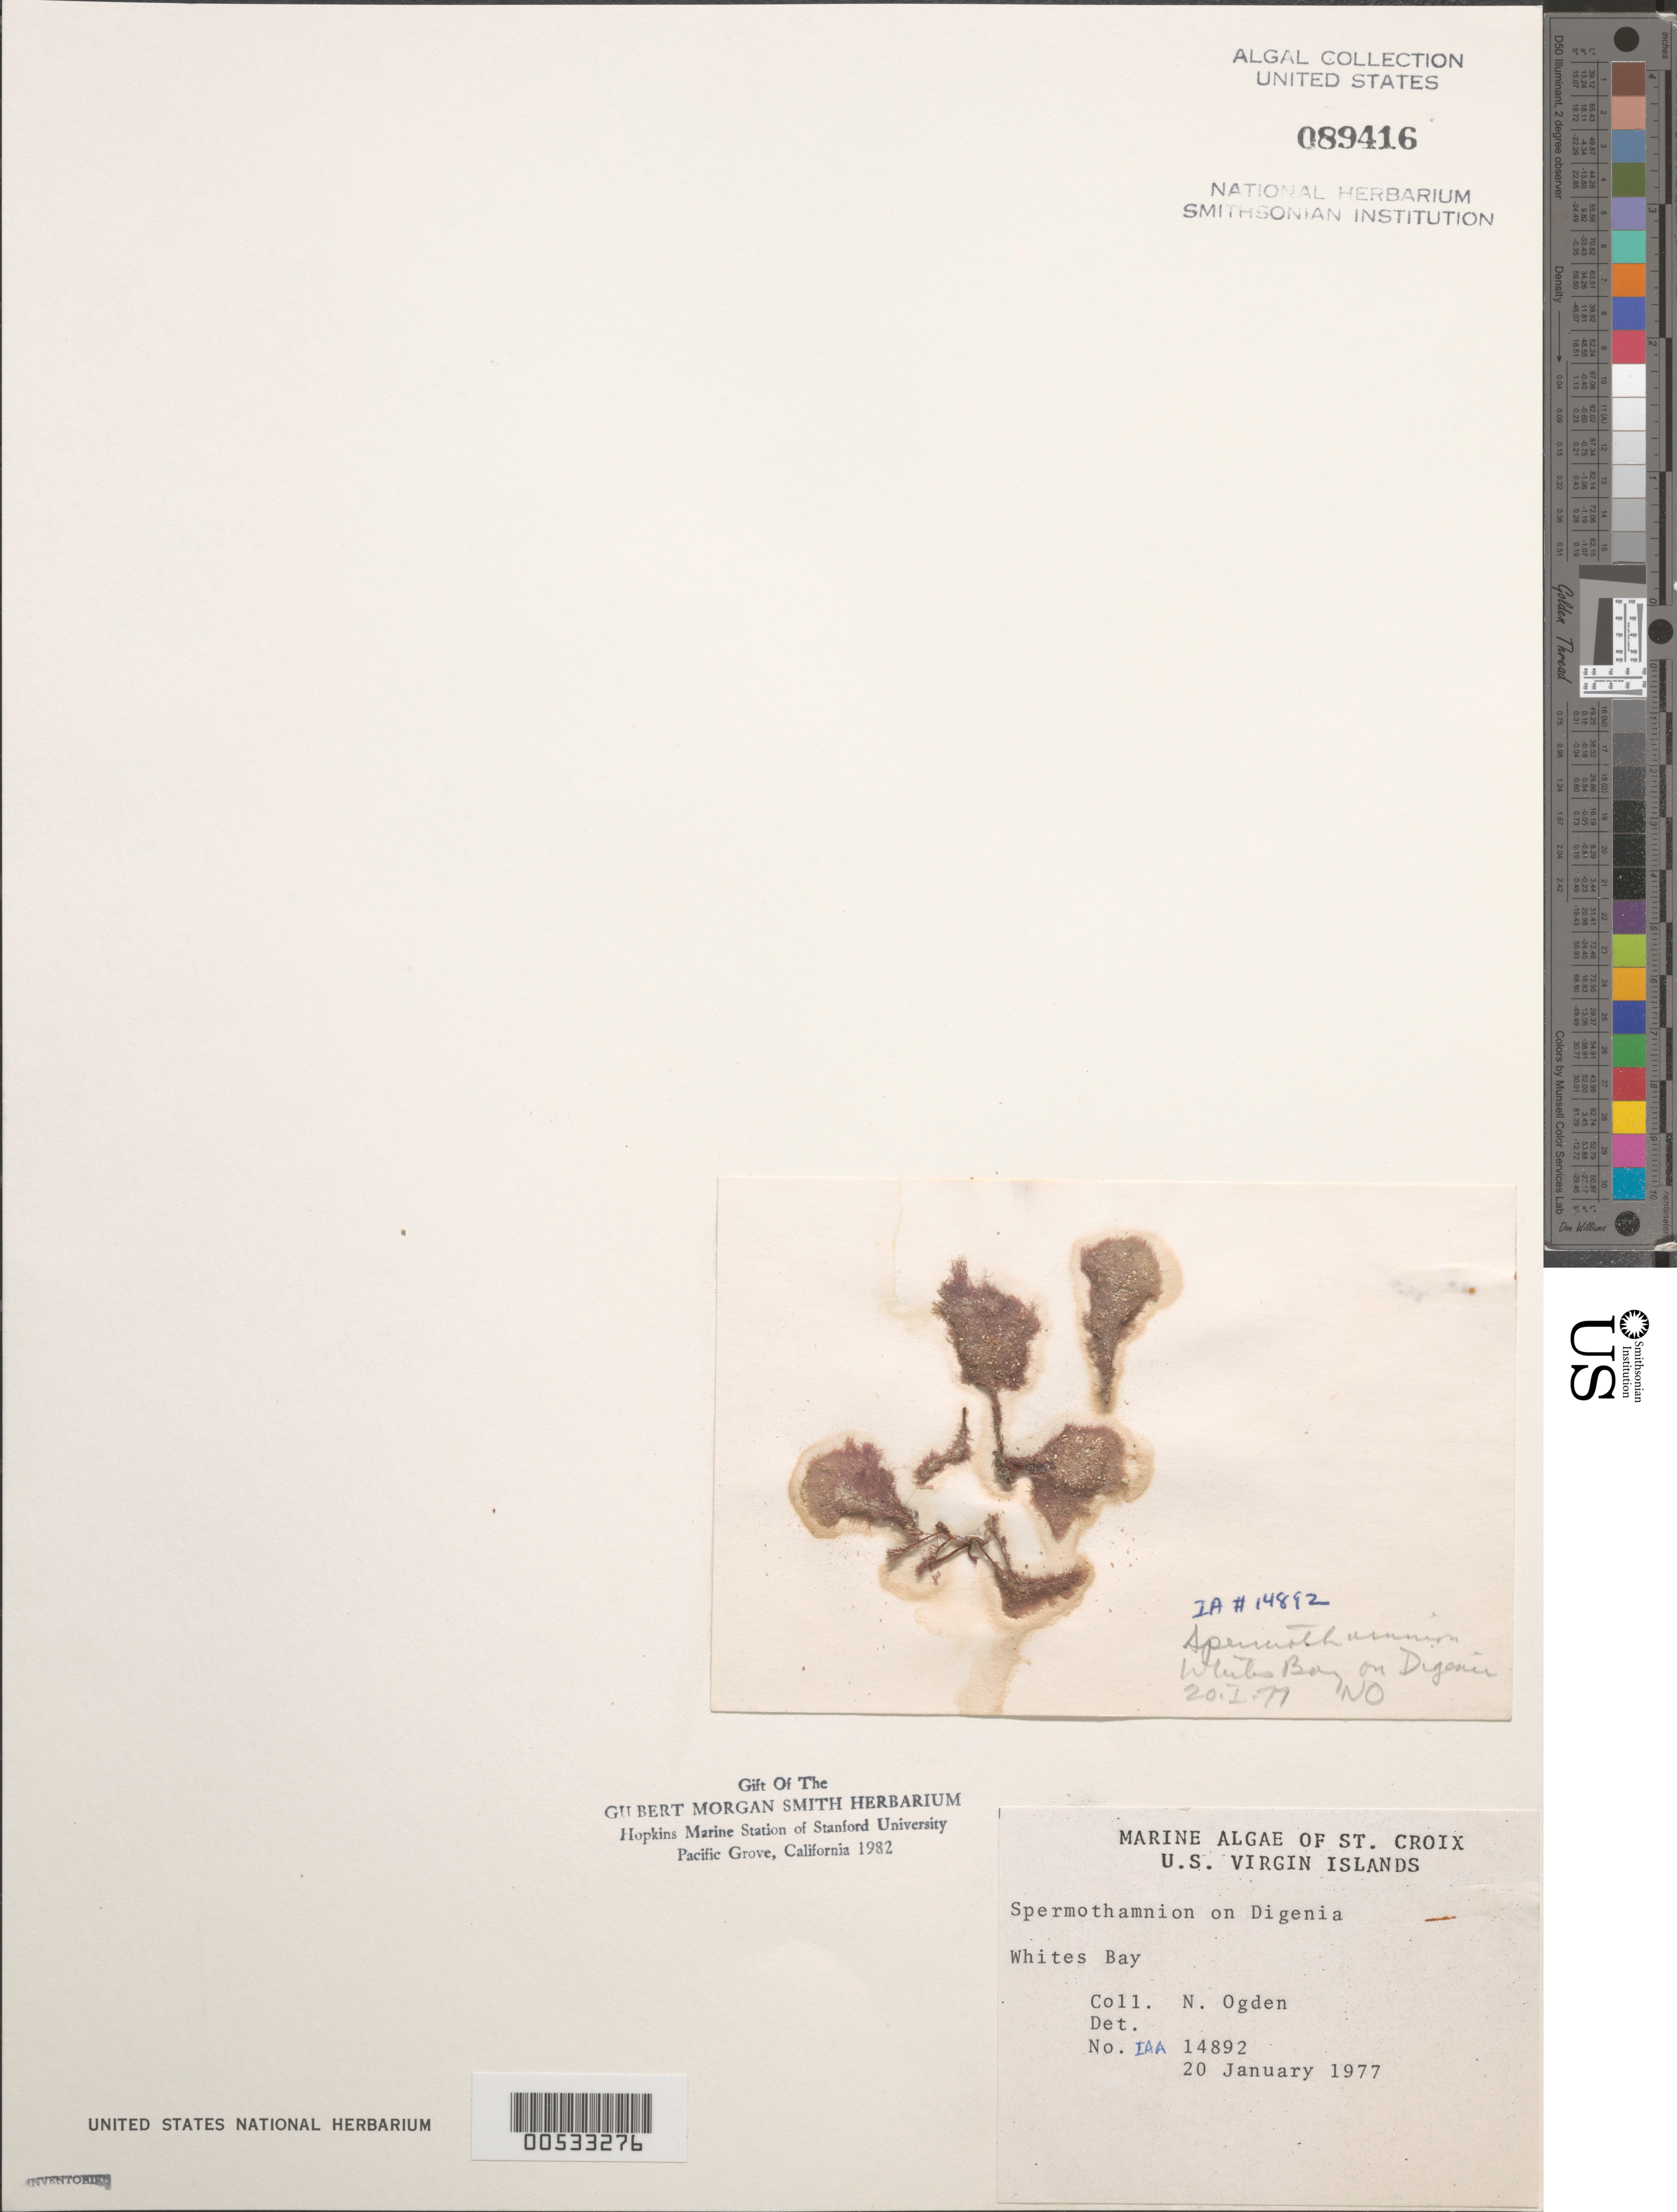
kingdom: Plantae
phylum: Rhodophyta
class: Florideophyceae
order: Ceramiales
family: Wrangeliaceae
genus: Spermothamnion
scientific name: Spermothamnion sp.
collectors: N. Ogden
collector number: IAA 14892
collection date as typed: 20 Jan 1977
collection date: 1977-01-20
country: U.S. Virgin Islands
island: St. Croix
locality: Whites Bay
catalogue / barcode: US 89416